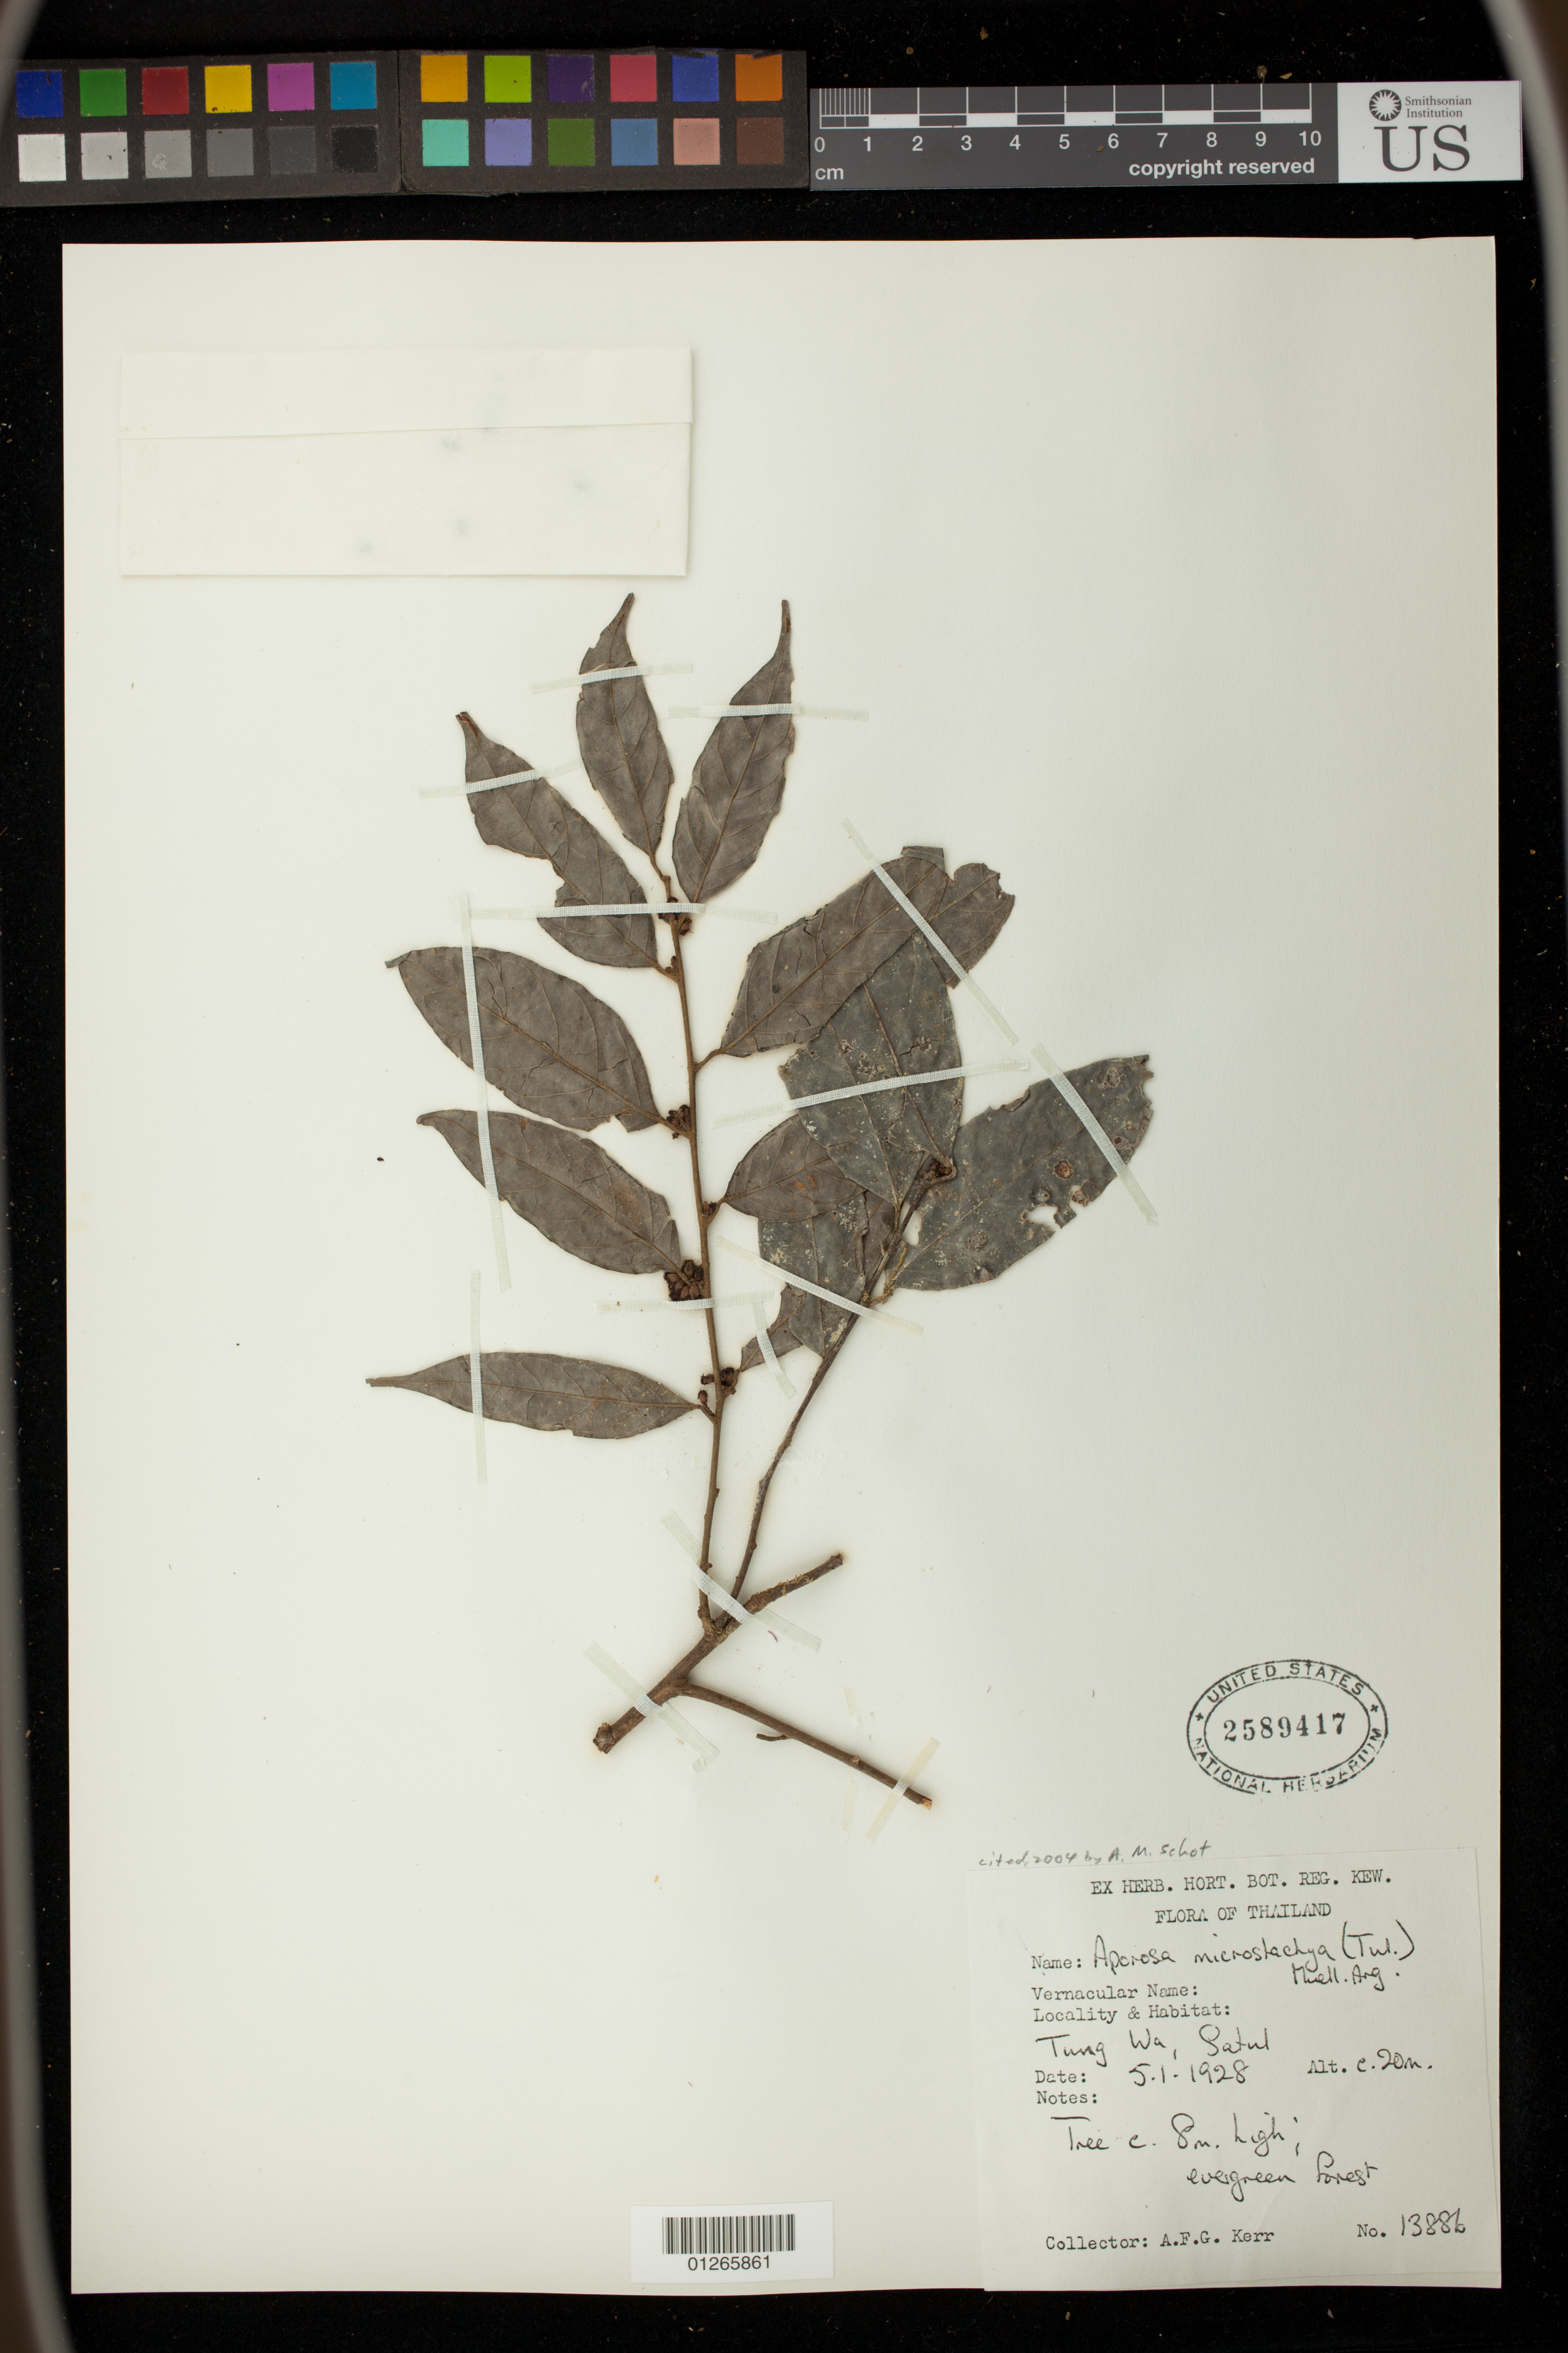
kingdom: Plantae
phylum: Tracheophyta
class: Magnoliopsida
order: Malpighiales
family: Phyllanthaceae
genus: Aporosa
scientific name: Aporosa microstachya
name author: (Tul.) Müll. Arg.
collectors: A. F. G. Kerr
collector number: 13886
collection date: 1928-05-01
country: Thailand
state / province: Satun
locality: Tung Wa, Satul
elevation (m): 20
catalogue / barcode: US 2589417